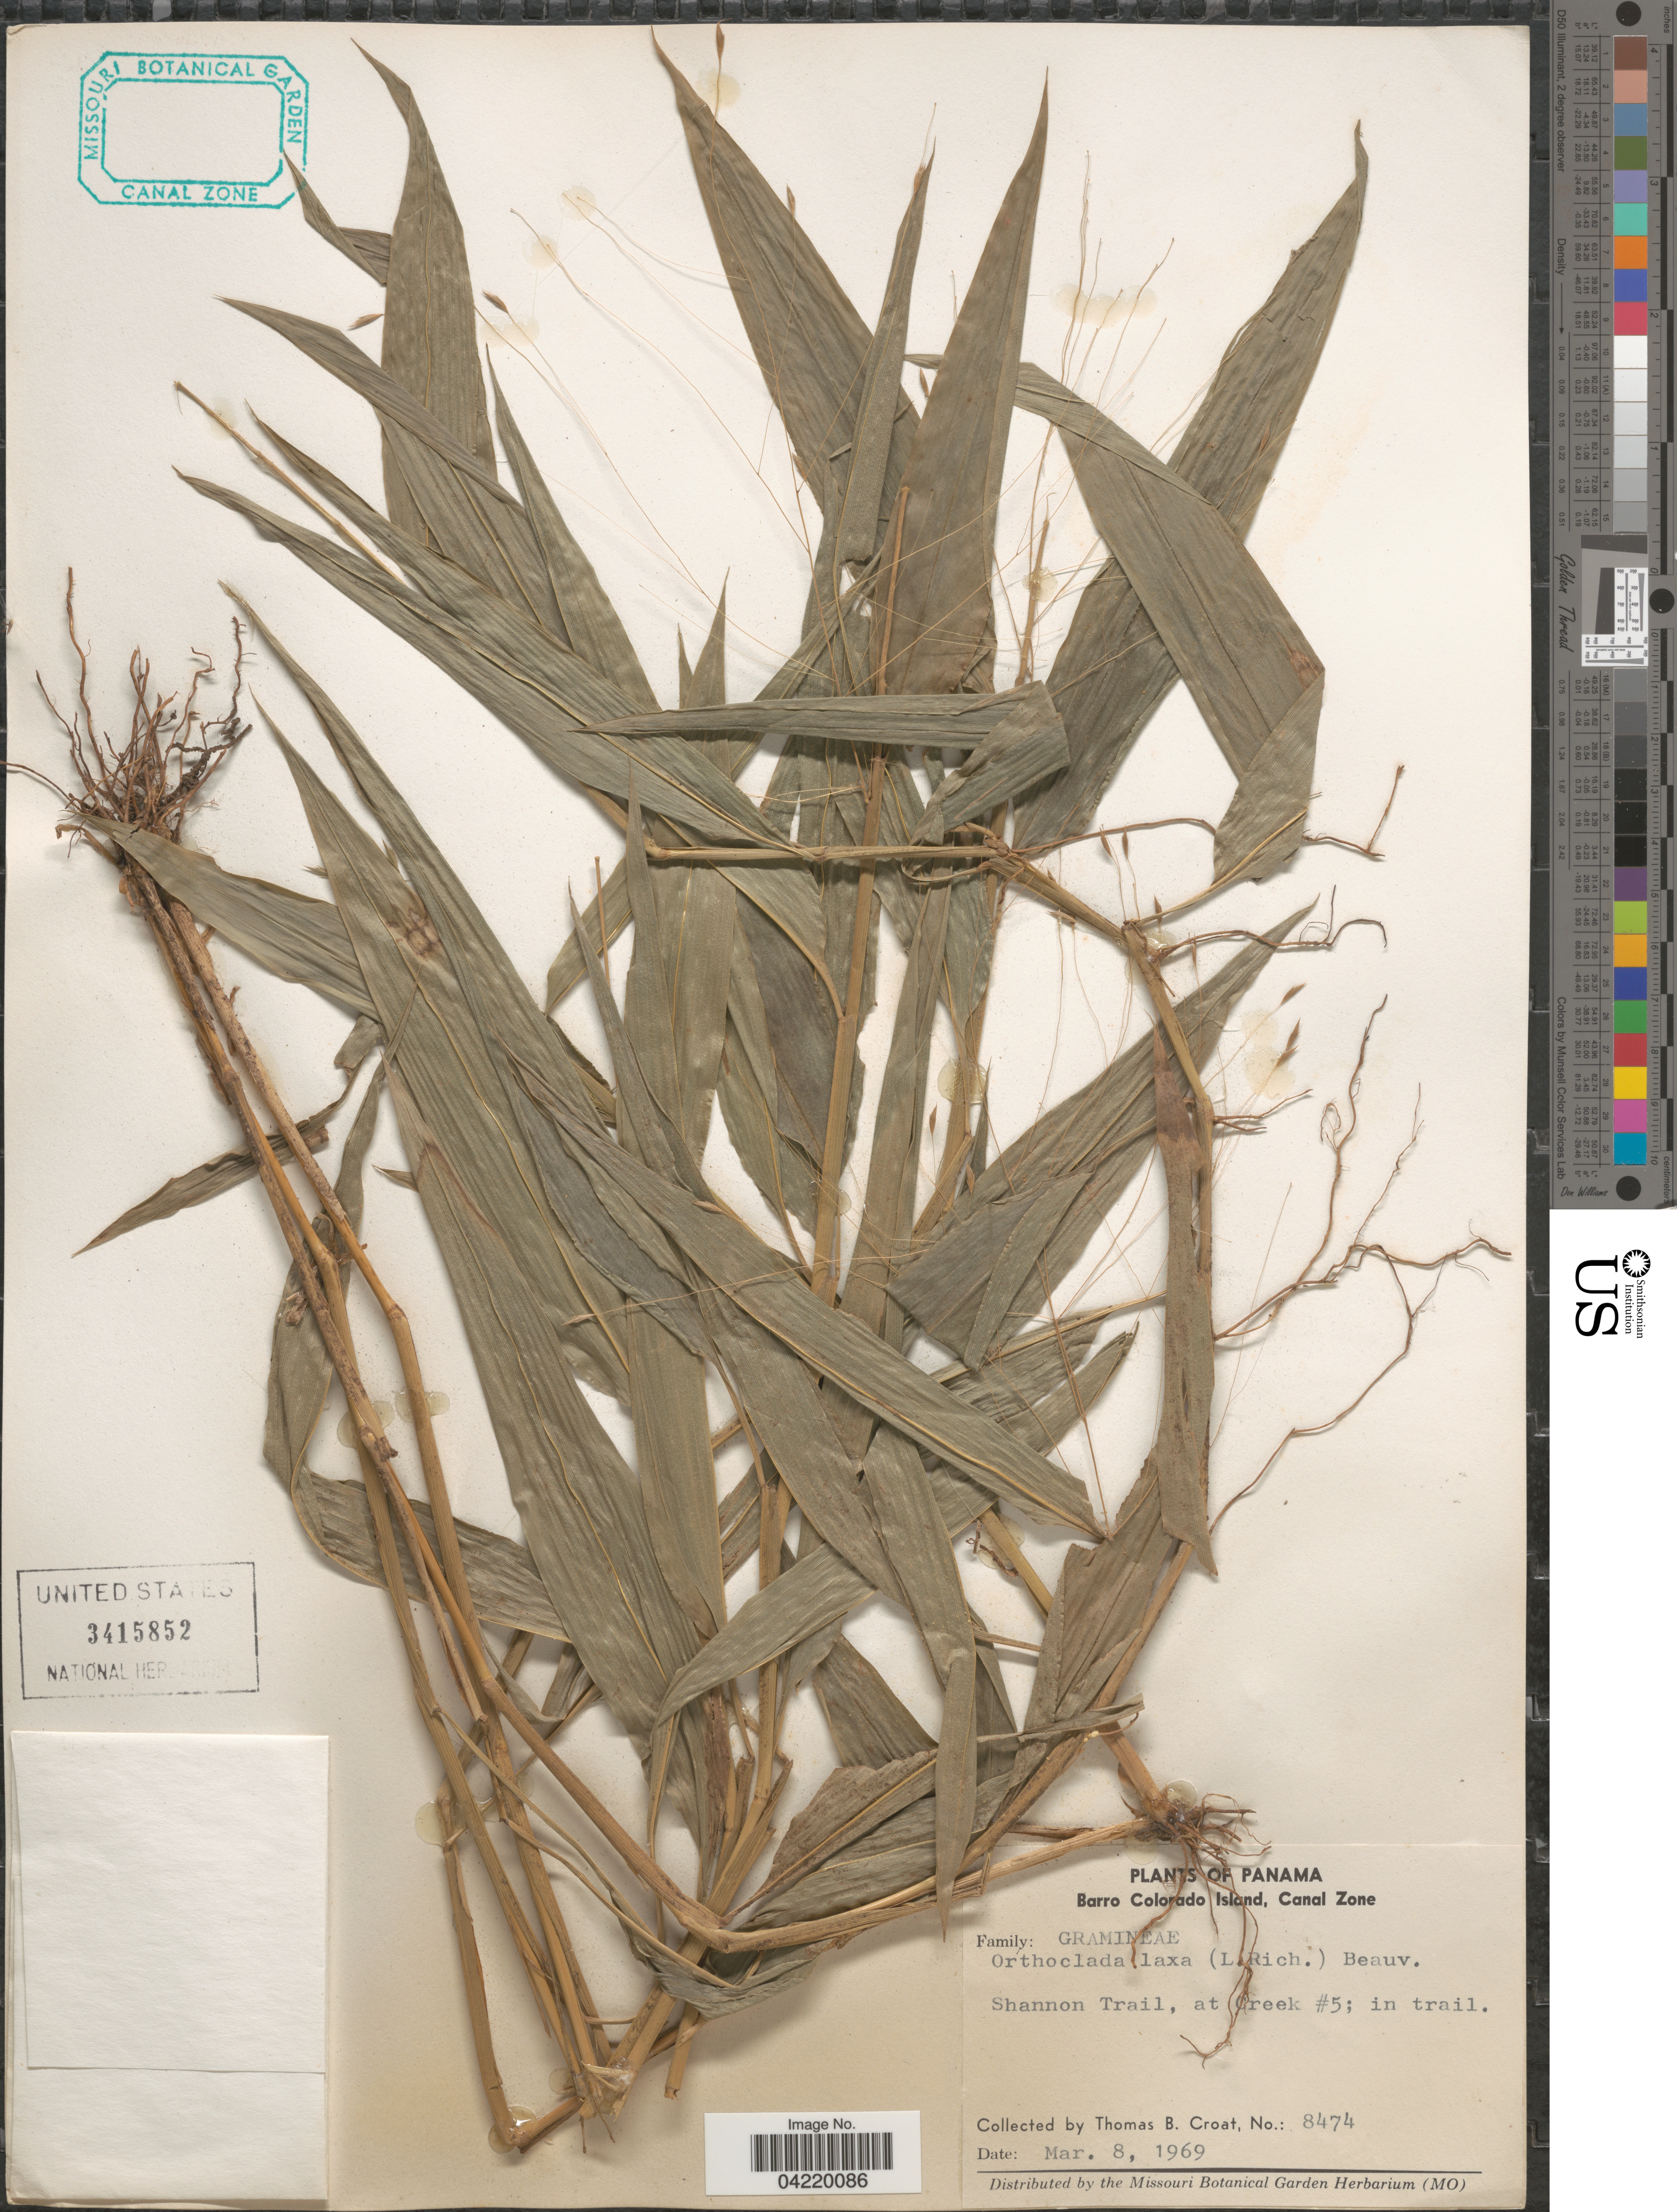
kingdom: Plantae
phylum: Tracheophyta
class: Liliopsida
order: Poales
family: Poaceae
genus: Orthoclada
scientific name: Orthoclada laxa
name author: P. Beauv.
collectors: T. B. Croat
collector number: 8474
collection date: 1969-03-08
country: Panama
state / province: Panamá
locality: Barro Colorado Island, Canal Zone. Shannon Trail, at Creek #5; in trail.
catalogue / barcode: US 3415852